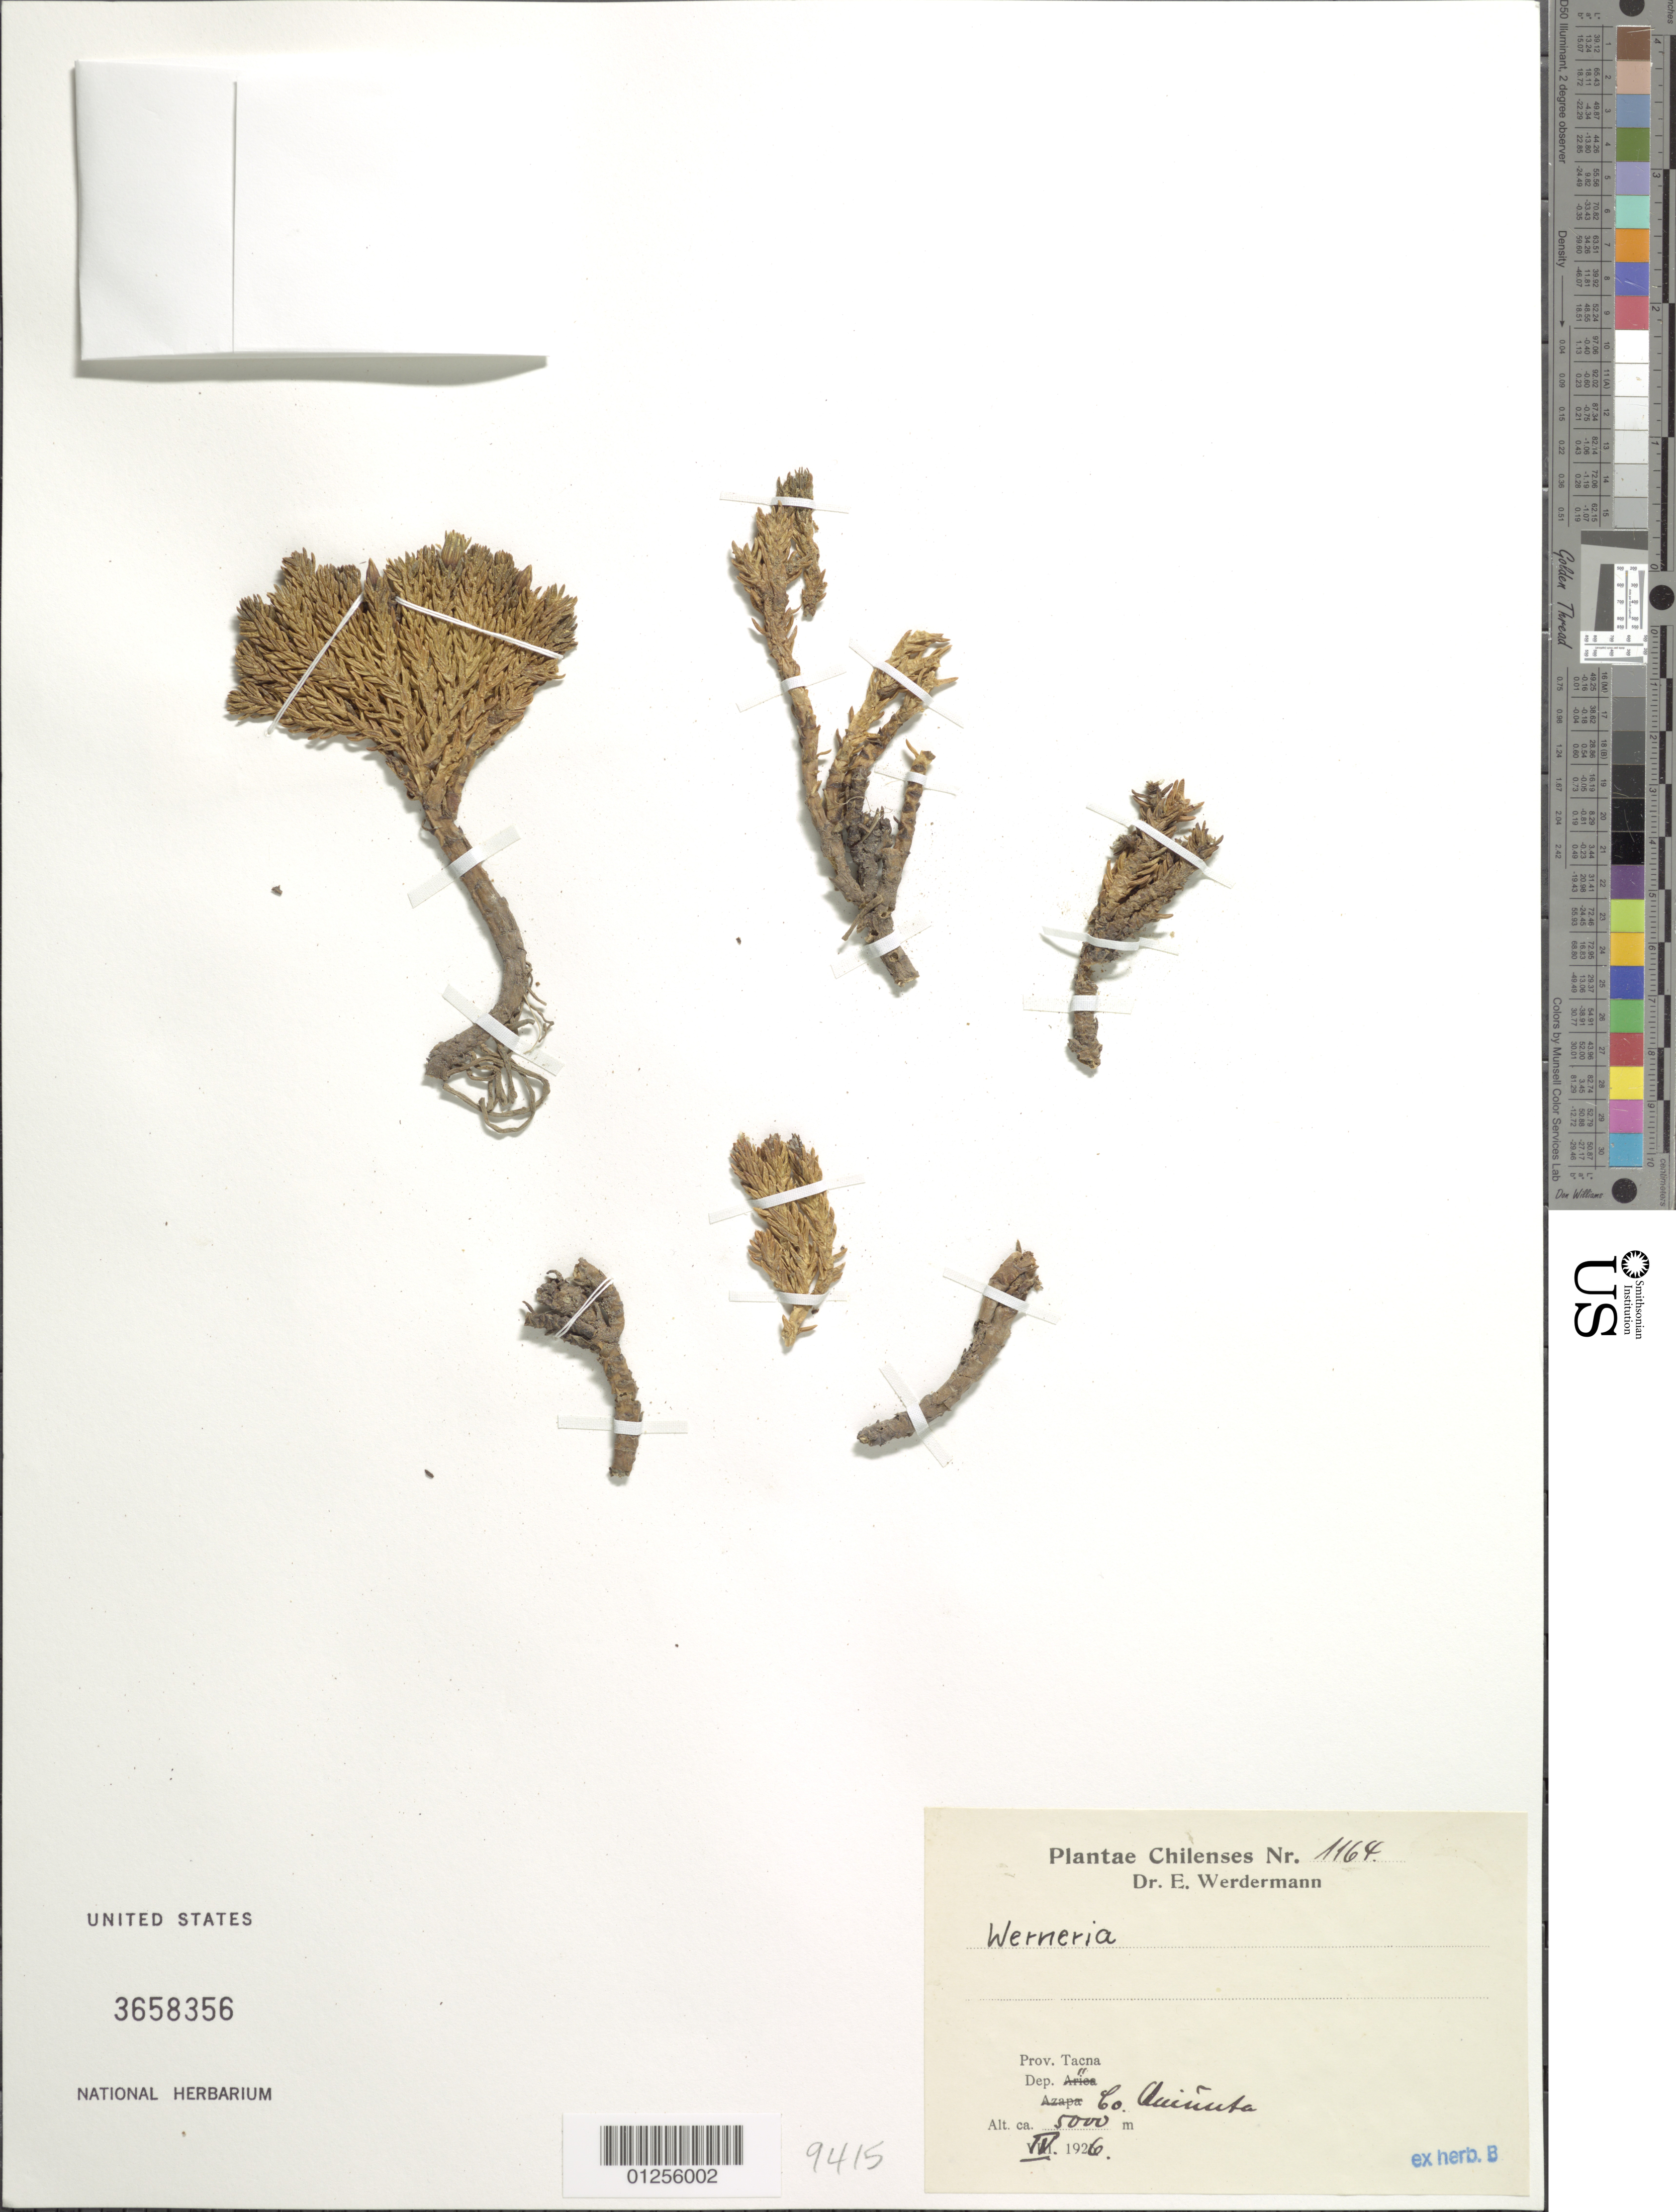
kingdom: Plantae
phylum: Tracheophyta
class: Magnoliopsida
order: Asterales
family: Asteraceae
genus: Werneria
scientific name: Werneria sp.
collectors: E. Werdermann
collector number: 1164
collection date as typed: April 1926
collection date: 1926-04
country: Chile / Peru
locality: Co. [ ]. Tacna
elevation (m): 5000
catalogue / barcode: US 3658356